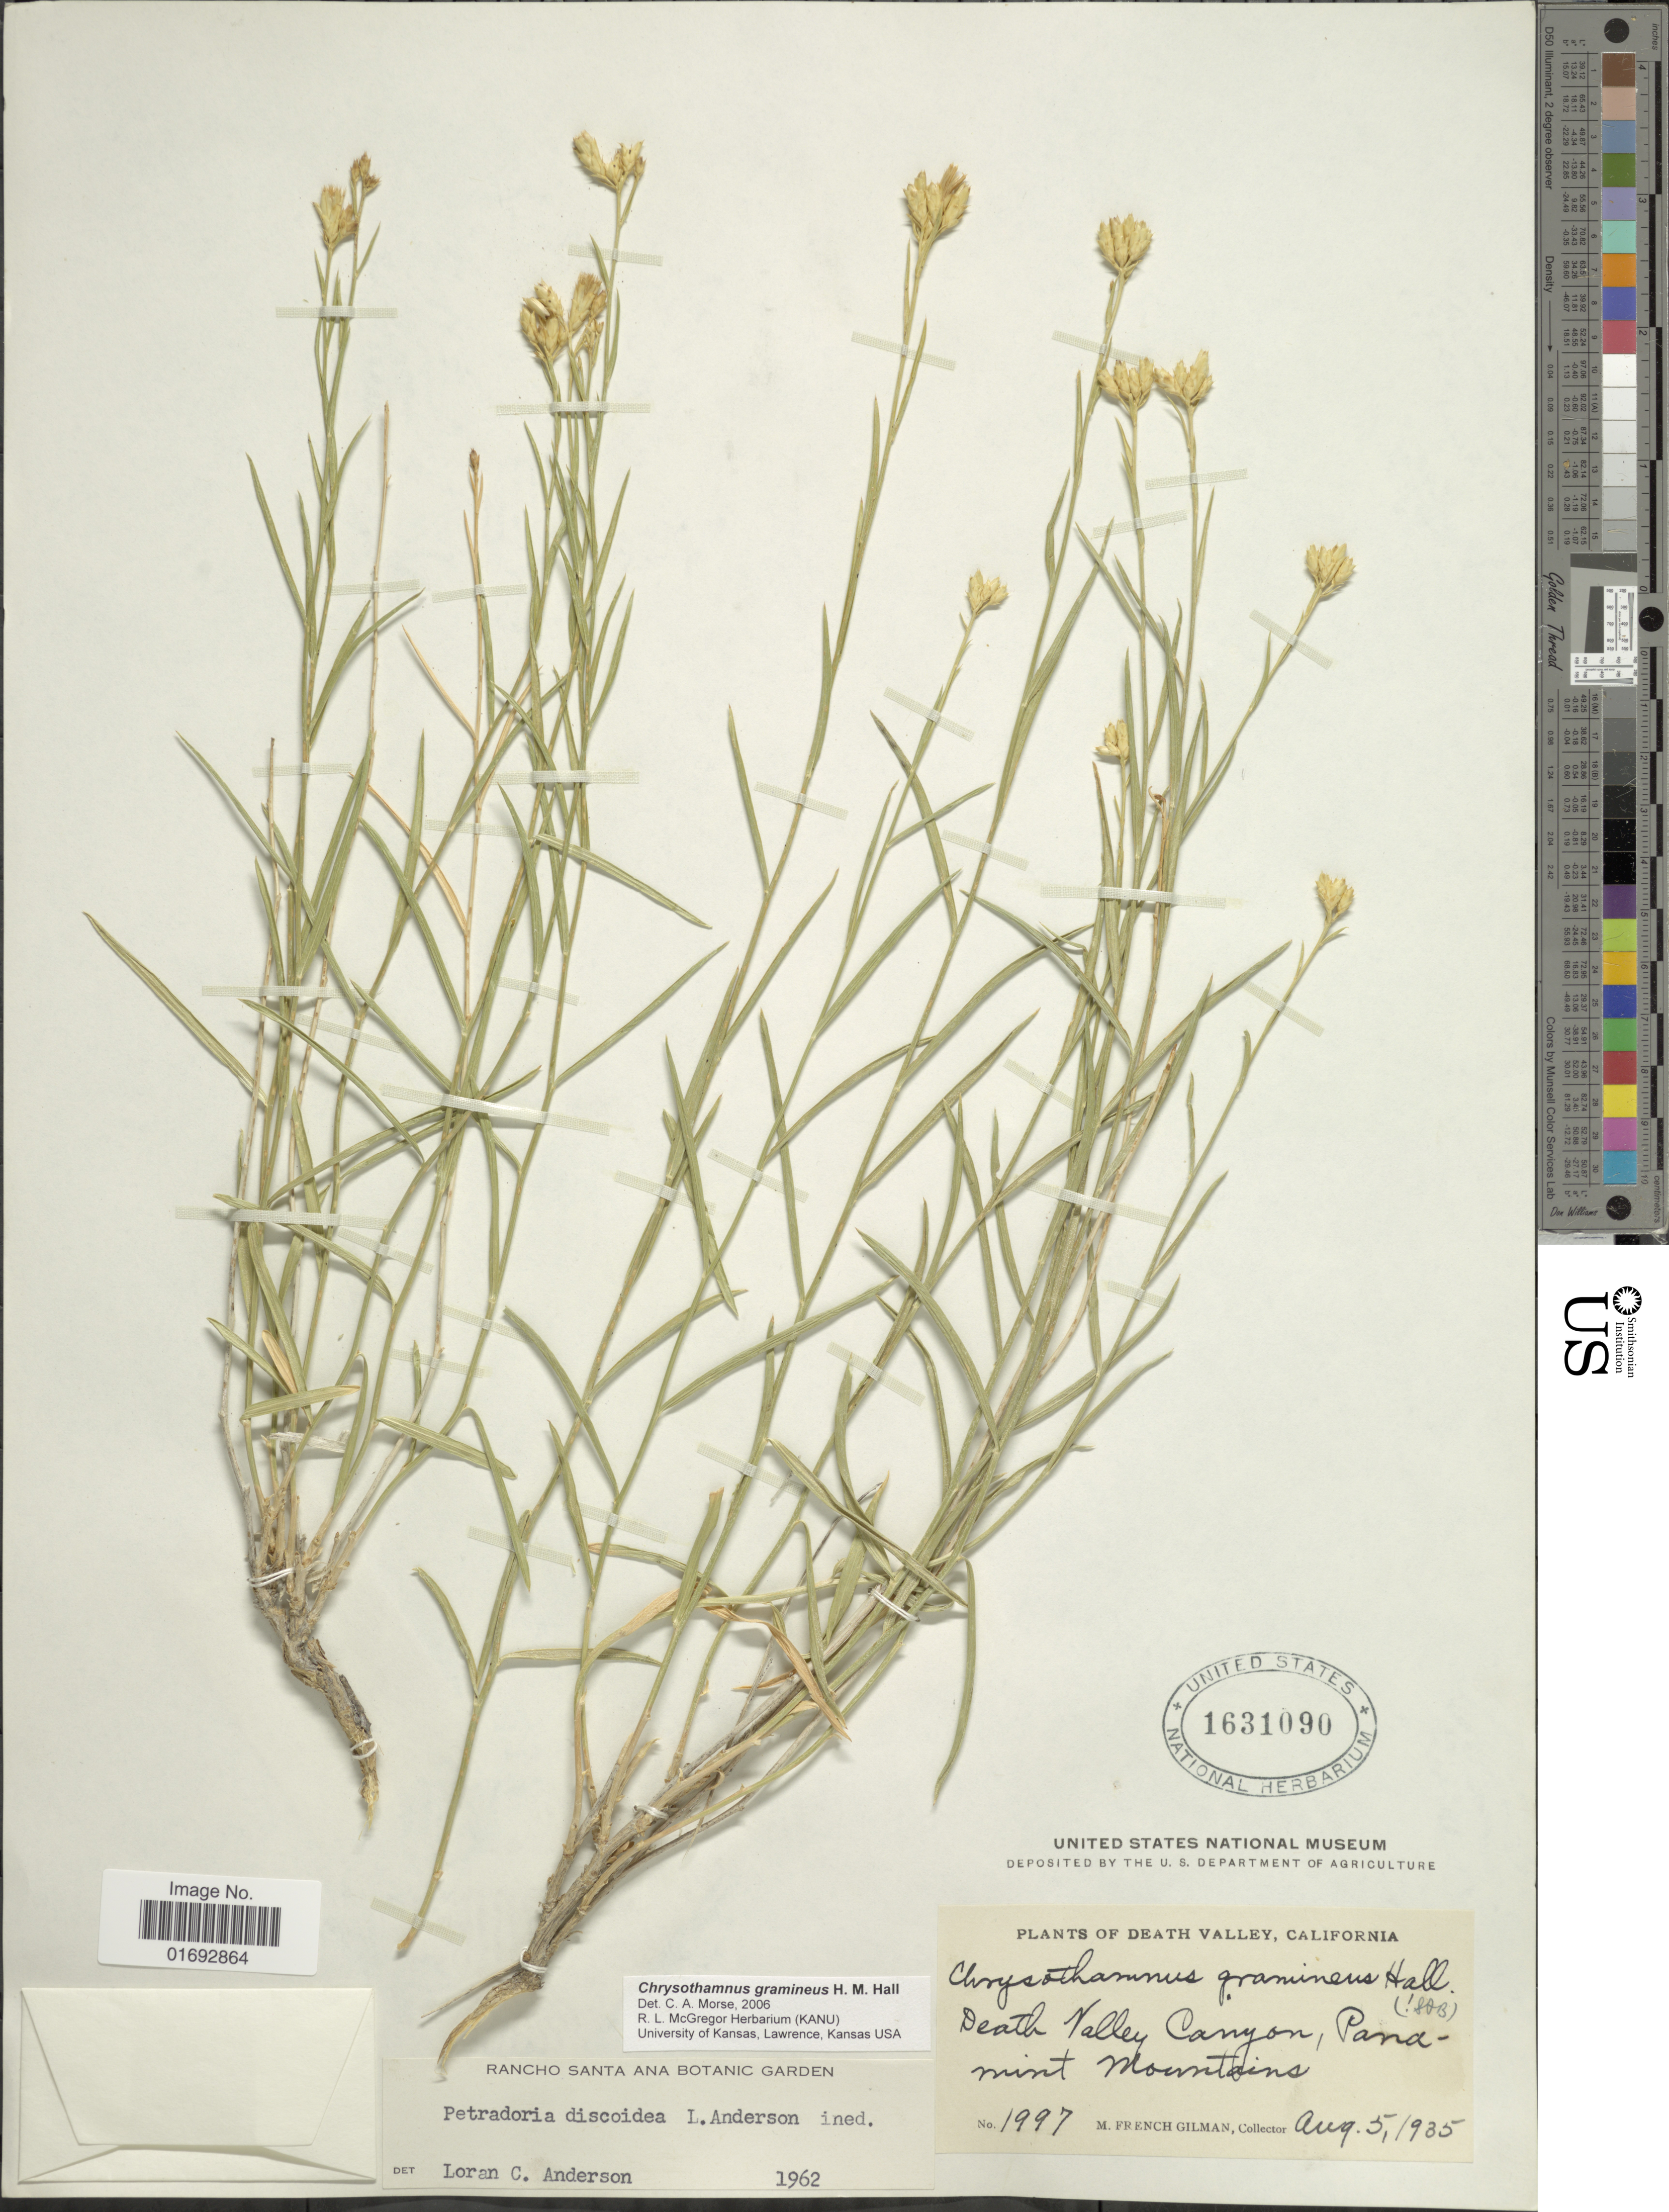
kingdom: Plantae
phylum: Tracheophyta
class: Magnoliopsida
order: Asterales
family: Asteraceae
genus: Cuniculotinus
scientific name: Cuniculotinus gramineus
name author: (H.M. Hall) et al.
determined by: Urbatsch, Lowell E., Curator (LSU), Louisiana State University (UNITED STATES)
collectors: M. F. Gilman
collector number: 1997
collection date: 1935-08-05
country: United States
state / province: California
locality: Death Valley, Death Valley Canyon, Panamint Mountains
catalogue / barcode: US 1631090